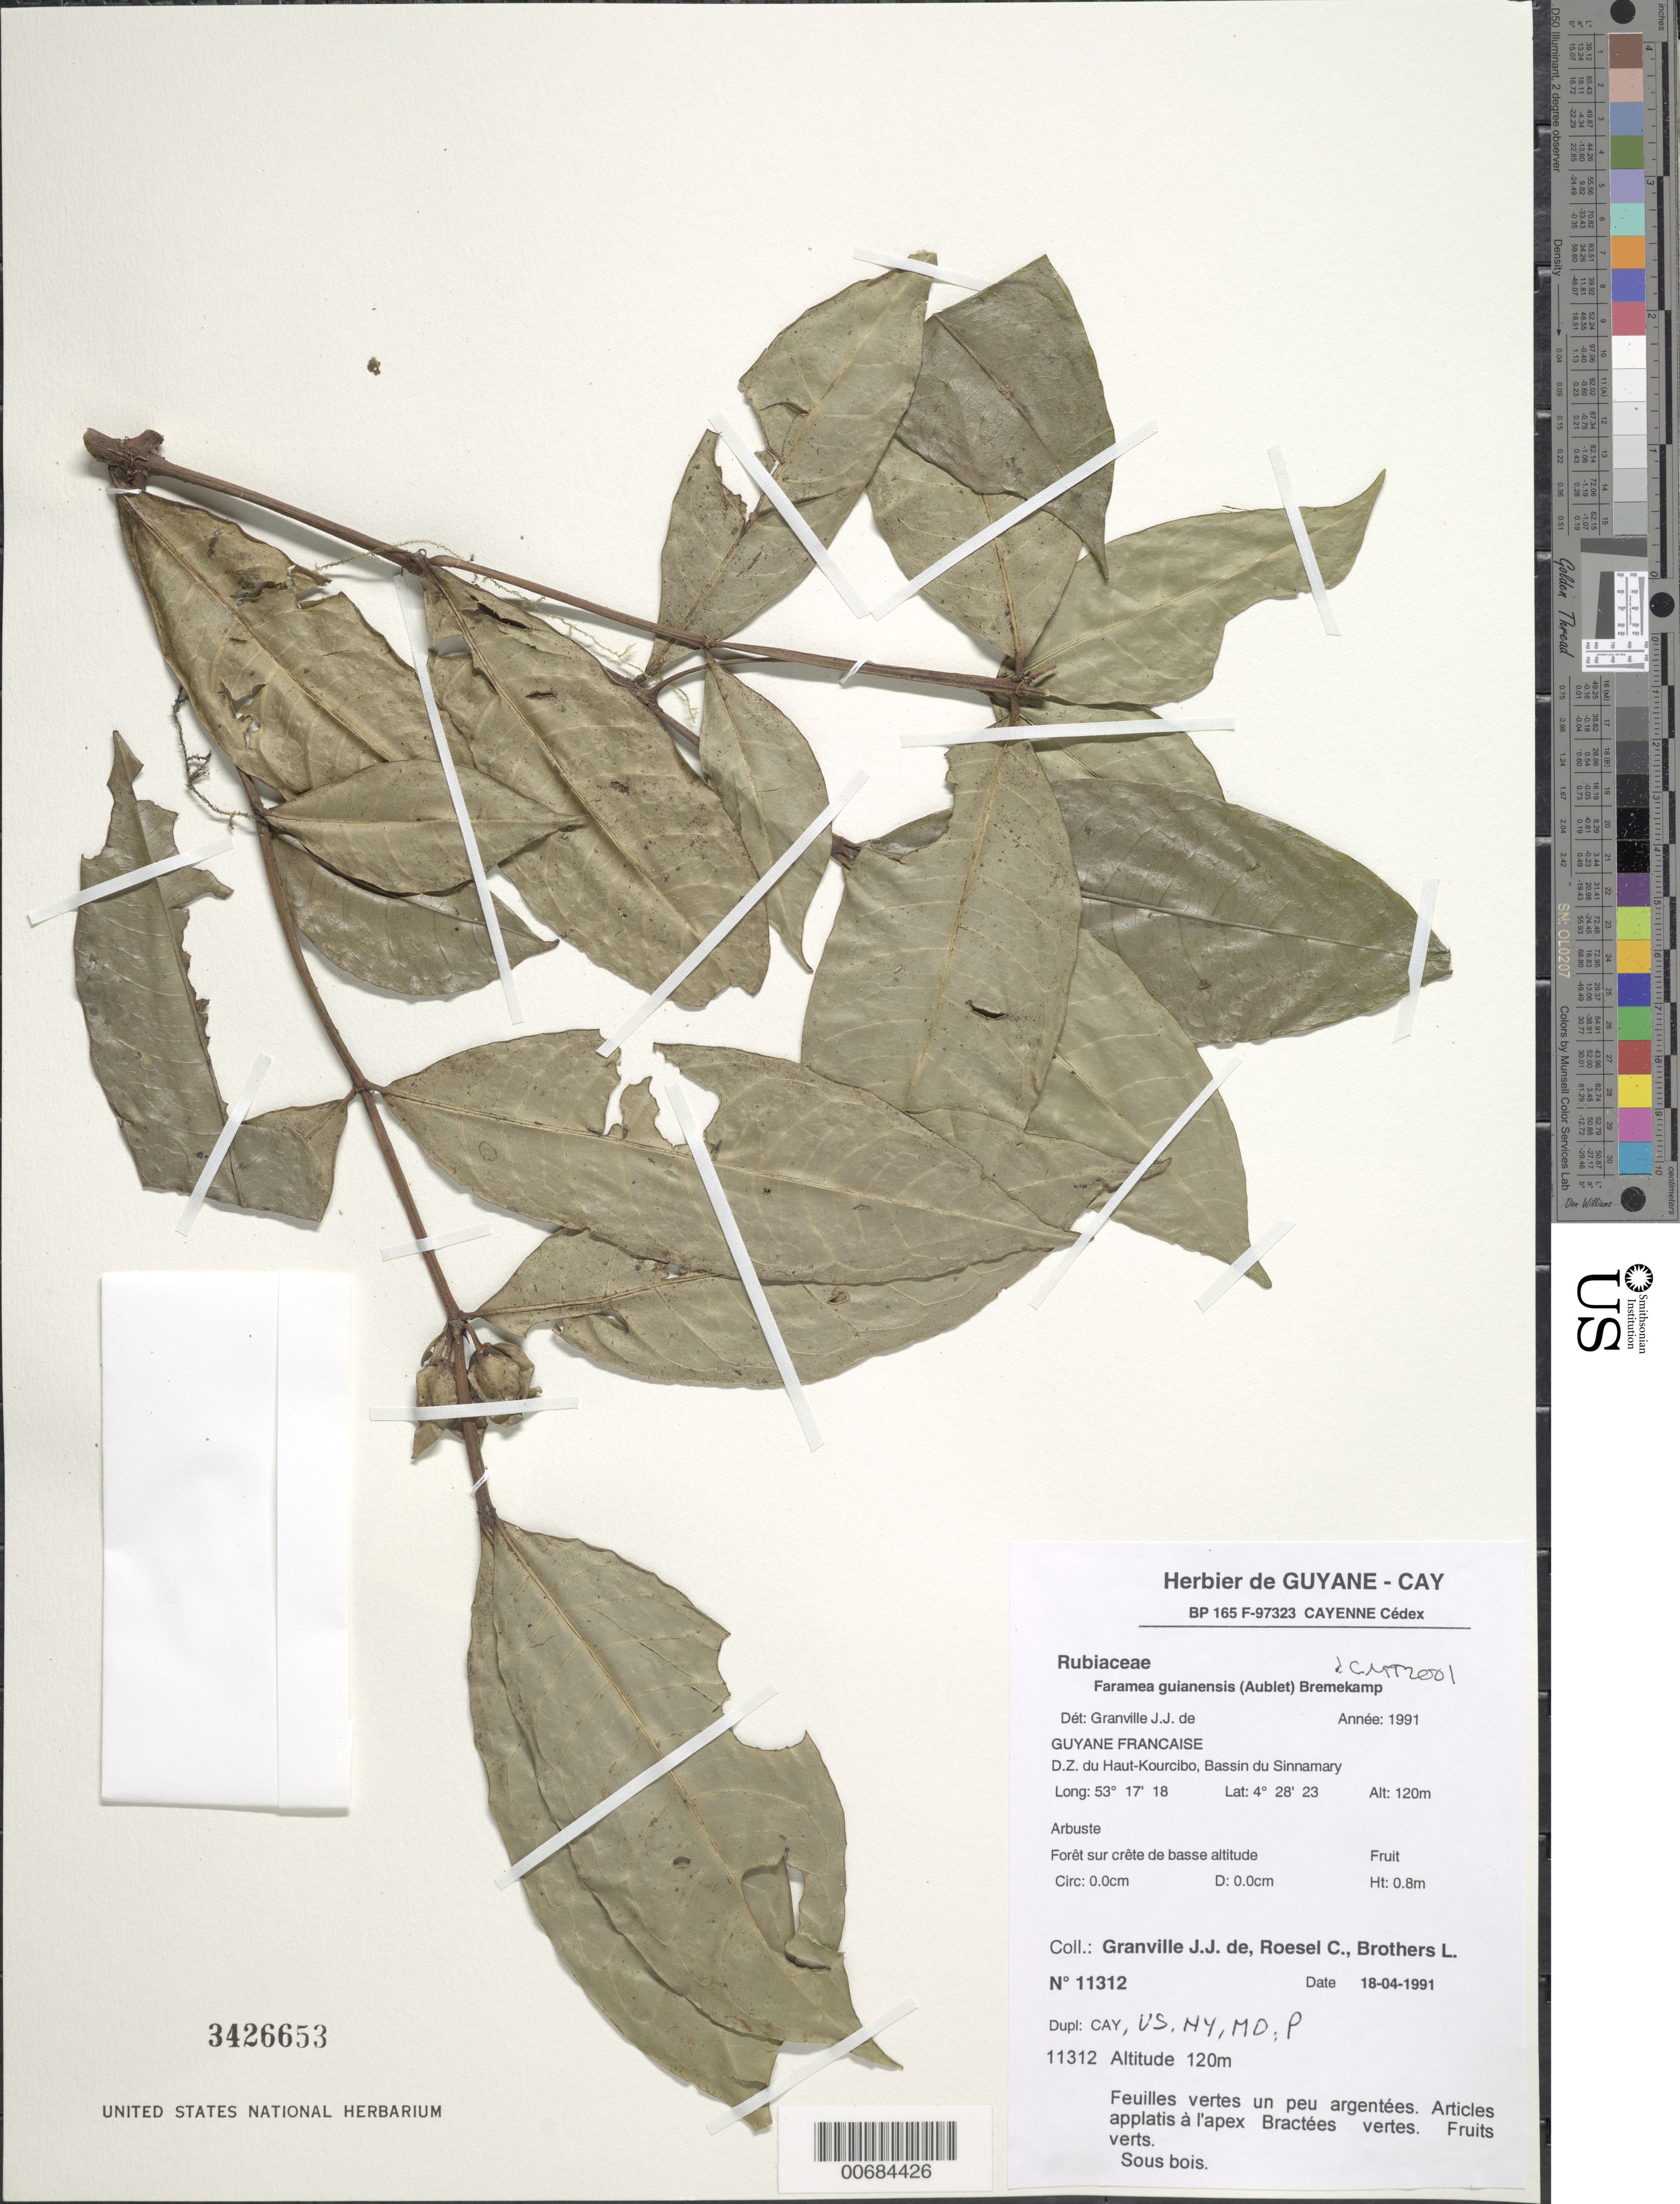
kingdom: Plantae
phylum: Tracheophyta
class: Magnoliopsida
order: Gentianales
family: Rubiaceae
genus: Faramea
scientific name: Faramea guianensis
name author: (Aubl.) Bremek.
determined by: Taylor, Charlotte M.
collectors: J.-J. de Granville, C. S. Roesel & L. Brothers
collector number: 11312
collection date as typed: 18-Apr-91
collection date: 1991-04-18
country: French Guiana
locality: D.Z. du Haut-Kourcibo, Bassin du Sinnamary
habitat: Forêt sur crete de basse altitude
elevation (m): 120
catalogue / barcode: US 3426653